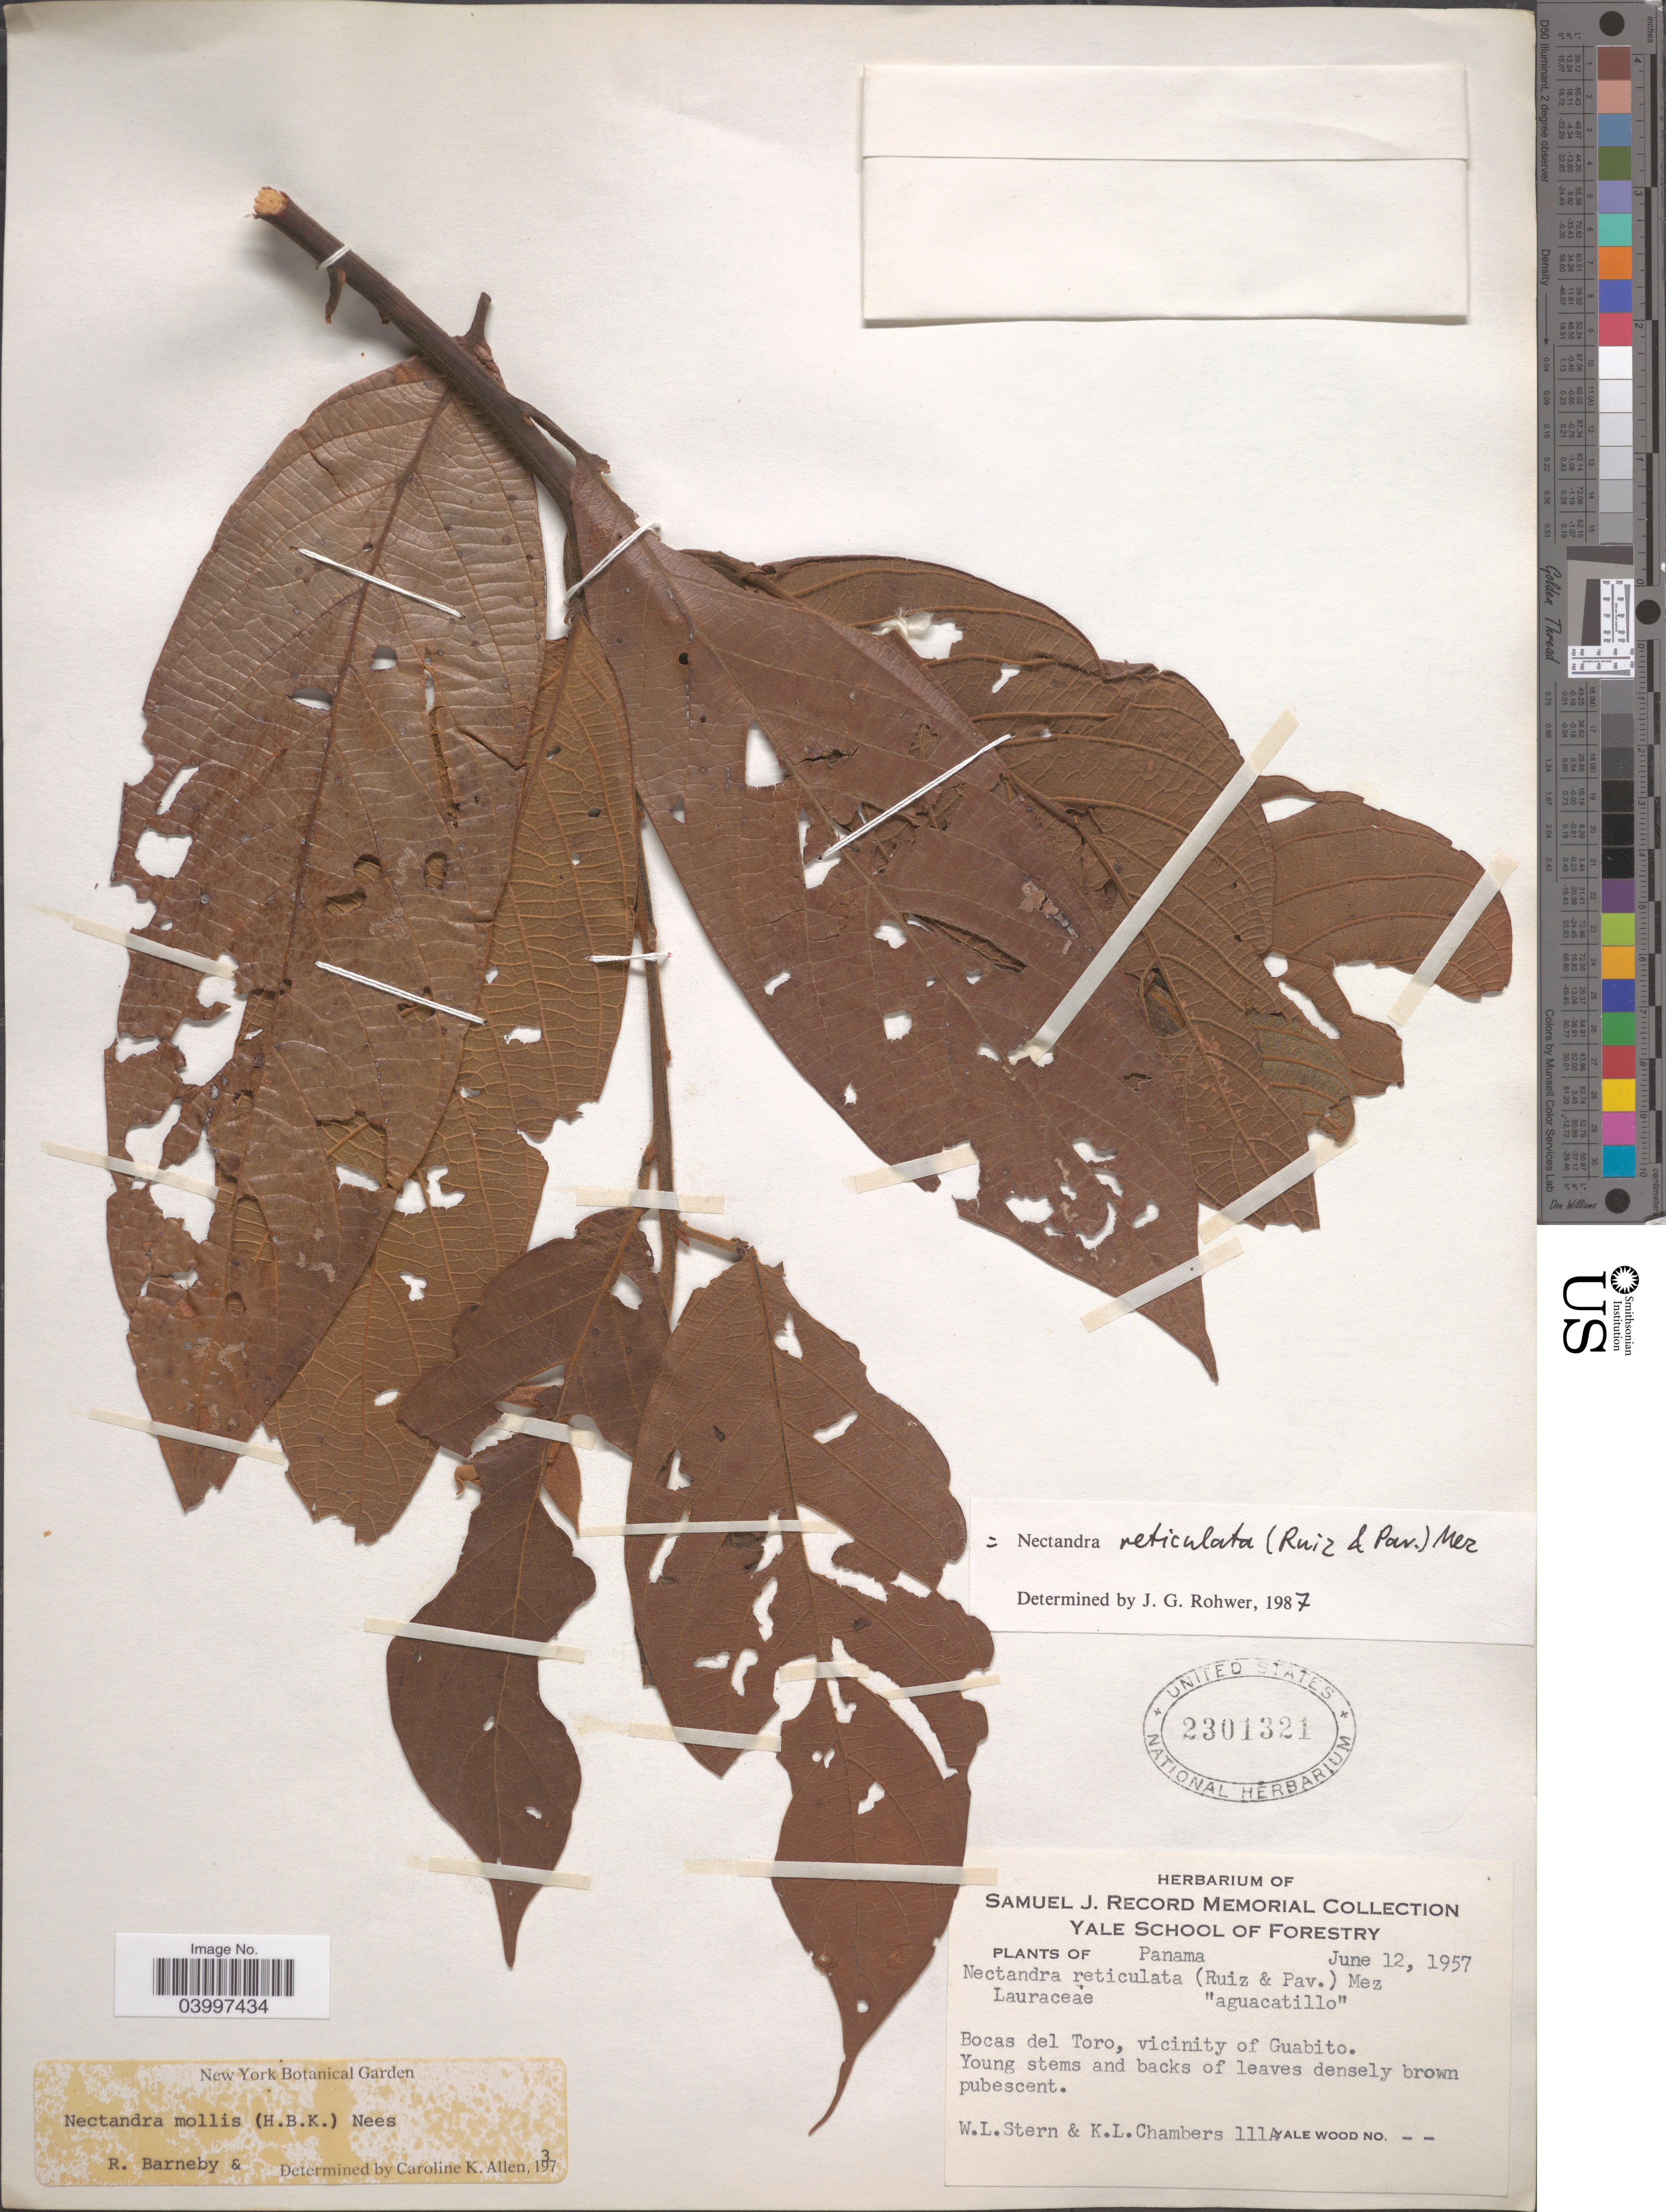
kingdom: Plantae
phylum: Tracheophyta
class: Magnoliopsida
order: Laurales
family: Lauraceae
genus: Nectandra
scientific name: Nectandra reticulata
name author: (Ruiz & Pav.) Mez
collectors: W. L. Stern & K. Chambers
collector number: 111A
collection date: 1957-06-12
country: Panama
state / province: Bocas del Toro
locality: Vicinity of Guabito.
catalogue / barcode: US 2301321